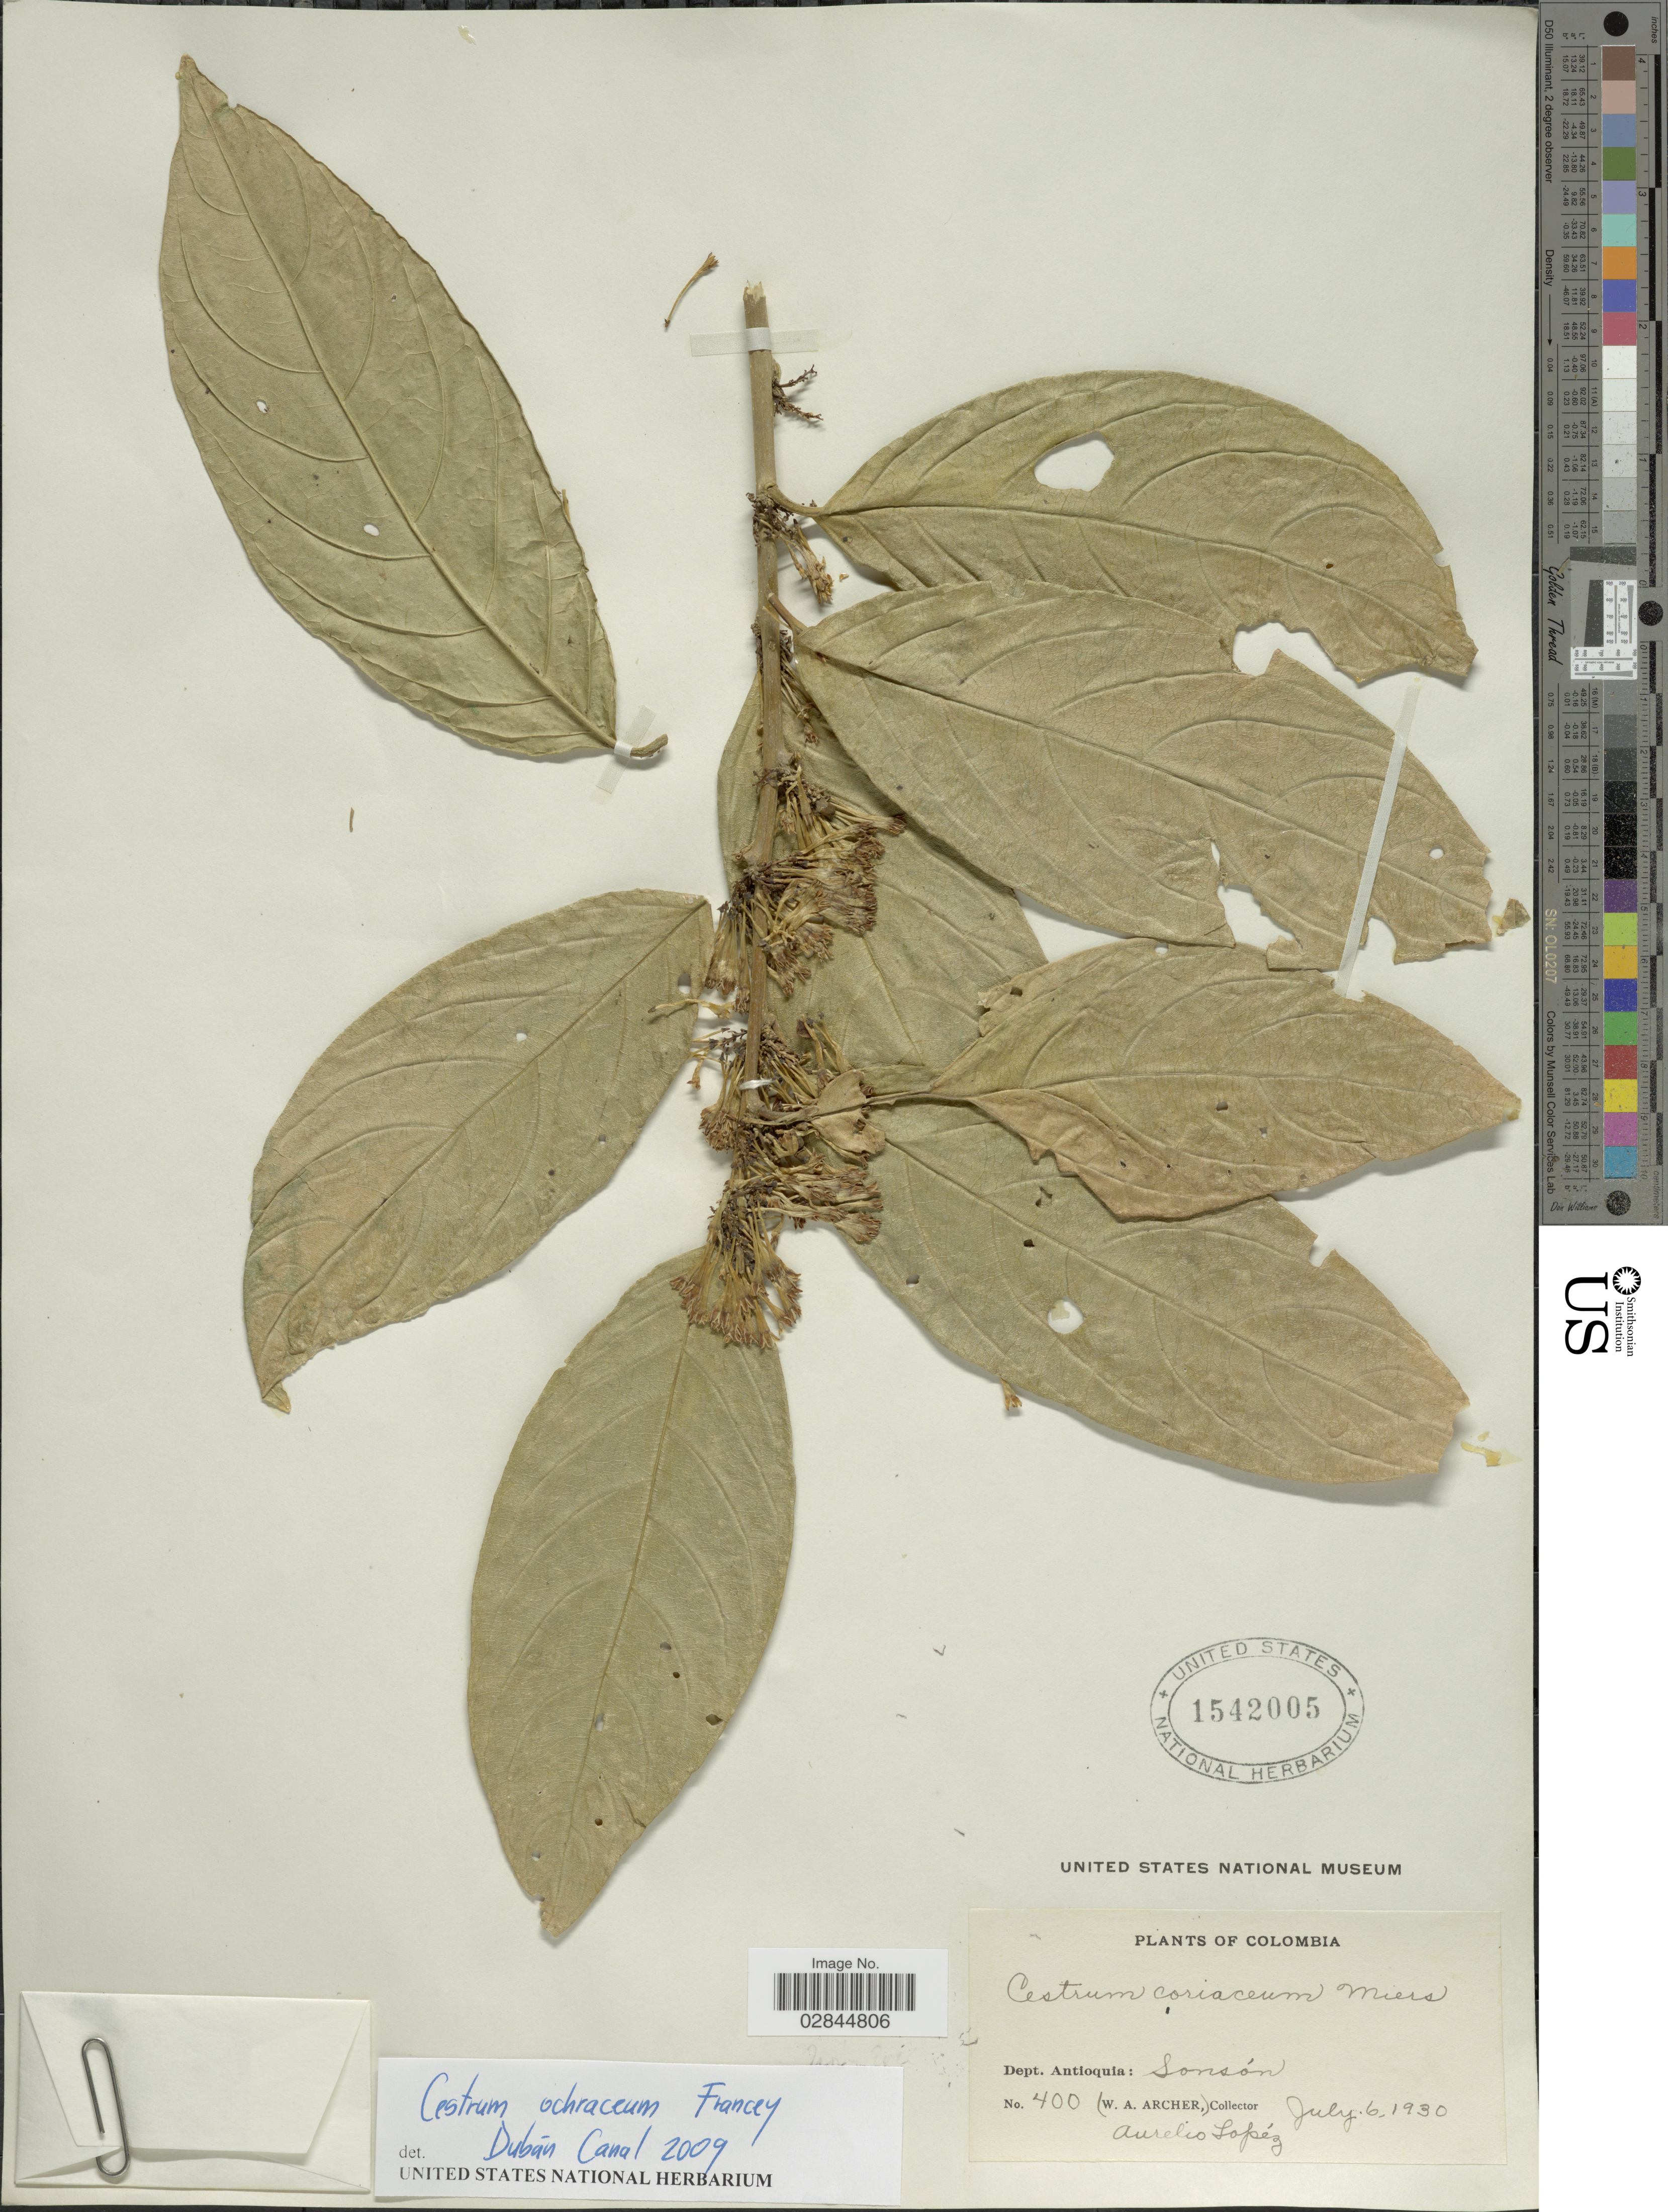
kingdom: Plantae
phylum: Tracheophyta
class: Magnoliopsida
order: Solanales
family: Solanaceae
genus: Cestrum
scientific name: Cestrum ochraceum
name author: Francey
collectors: W. A. Archer & A. López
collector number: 400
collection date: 1930-07-06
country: Colombia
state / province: Antioquia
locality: Dept. Antioquia: Sonsón.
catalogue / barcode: US 1542005